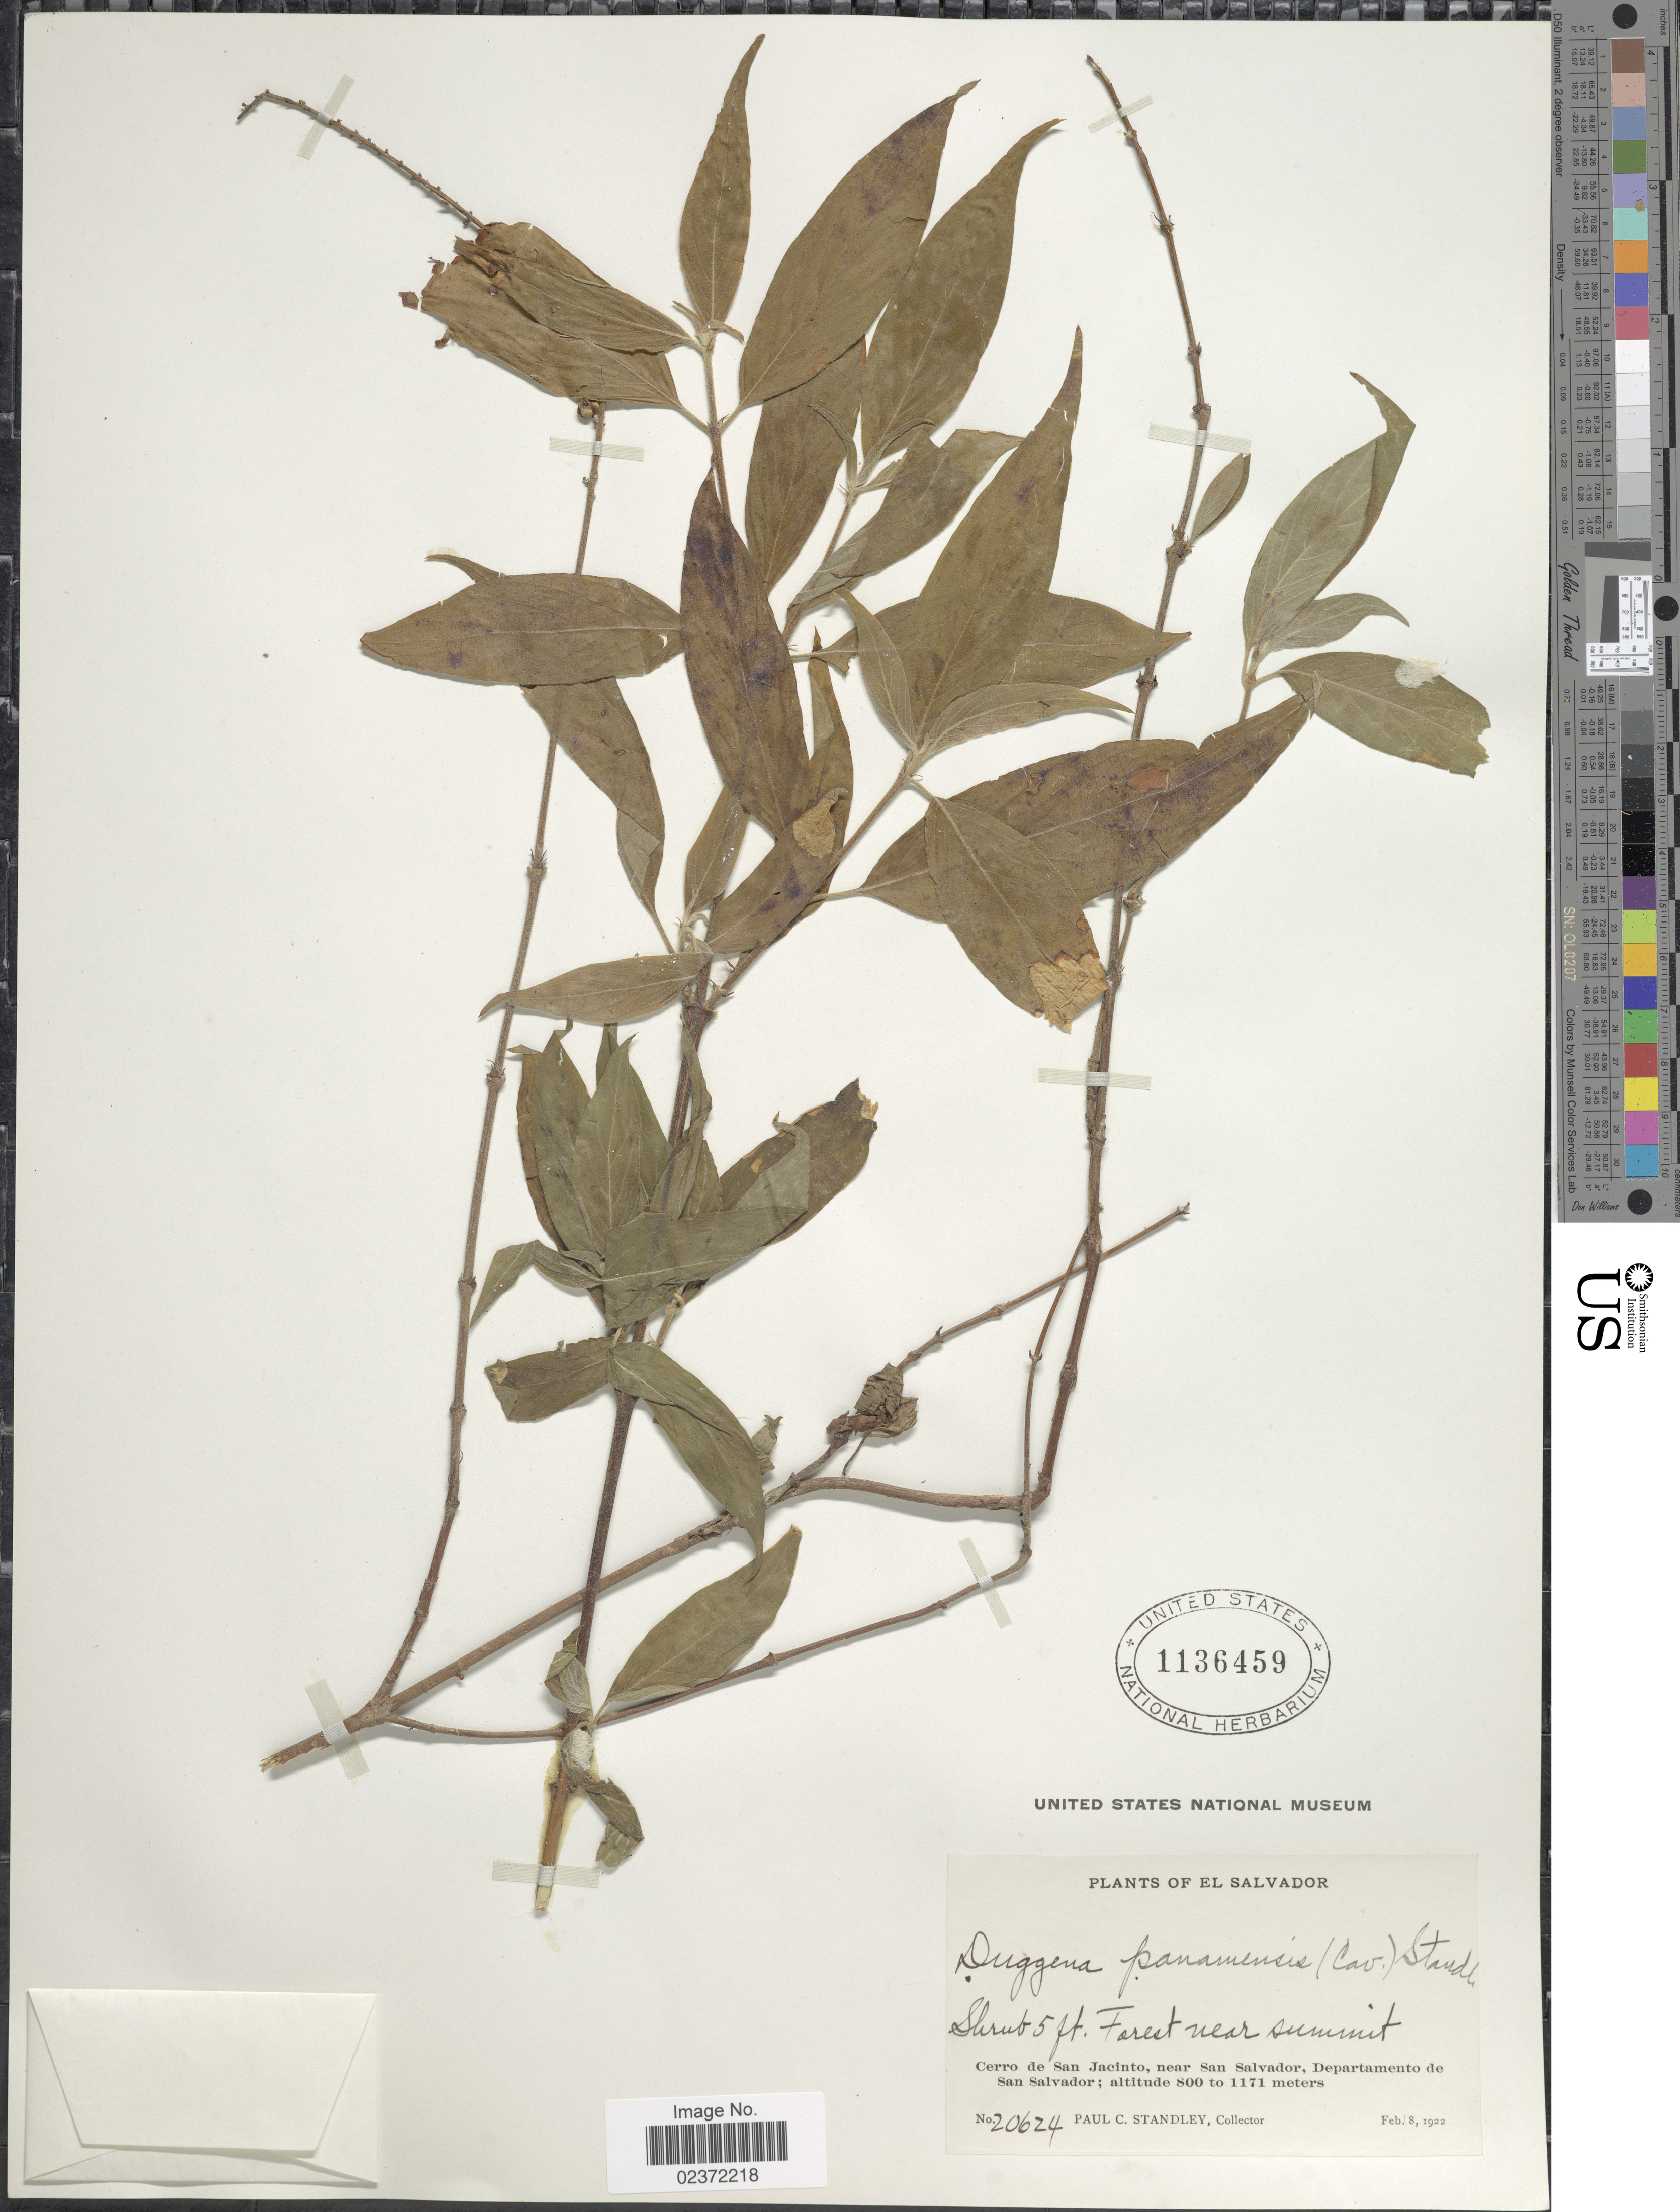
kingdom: Plantae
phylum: Tracheophyta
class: Magnoliopsida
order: Gentianales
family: Rubiaceae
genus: Gonzalagunia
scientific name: Gonzalagunia panamensis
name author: (Cav.) K. Schum.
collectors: P. C. Standley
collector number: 20624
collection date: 1922-02-18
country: El Salvador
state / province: San Salvador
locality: Forest near summit, Cerro de San Jacinto, near San Salvador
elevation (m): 800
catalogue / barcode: US 1136459